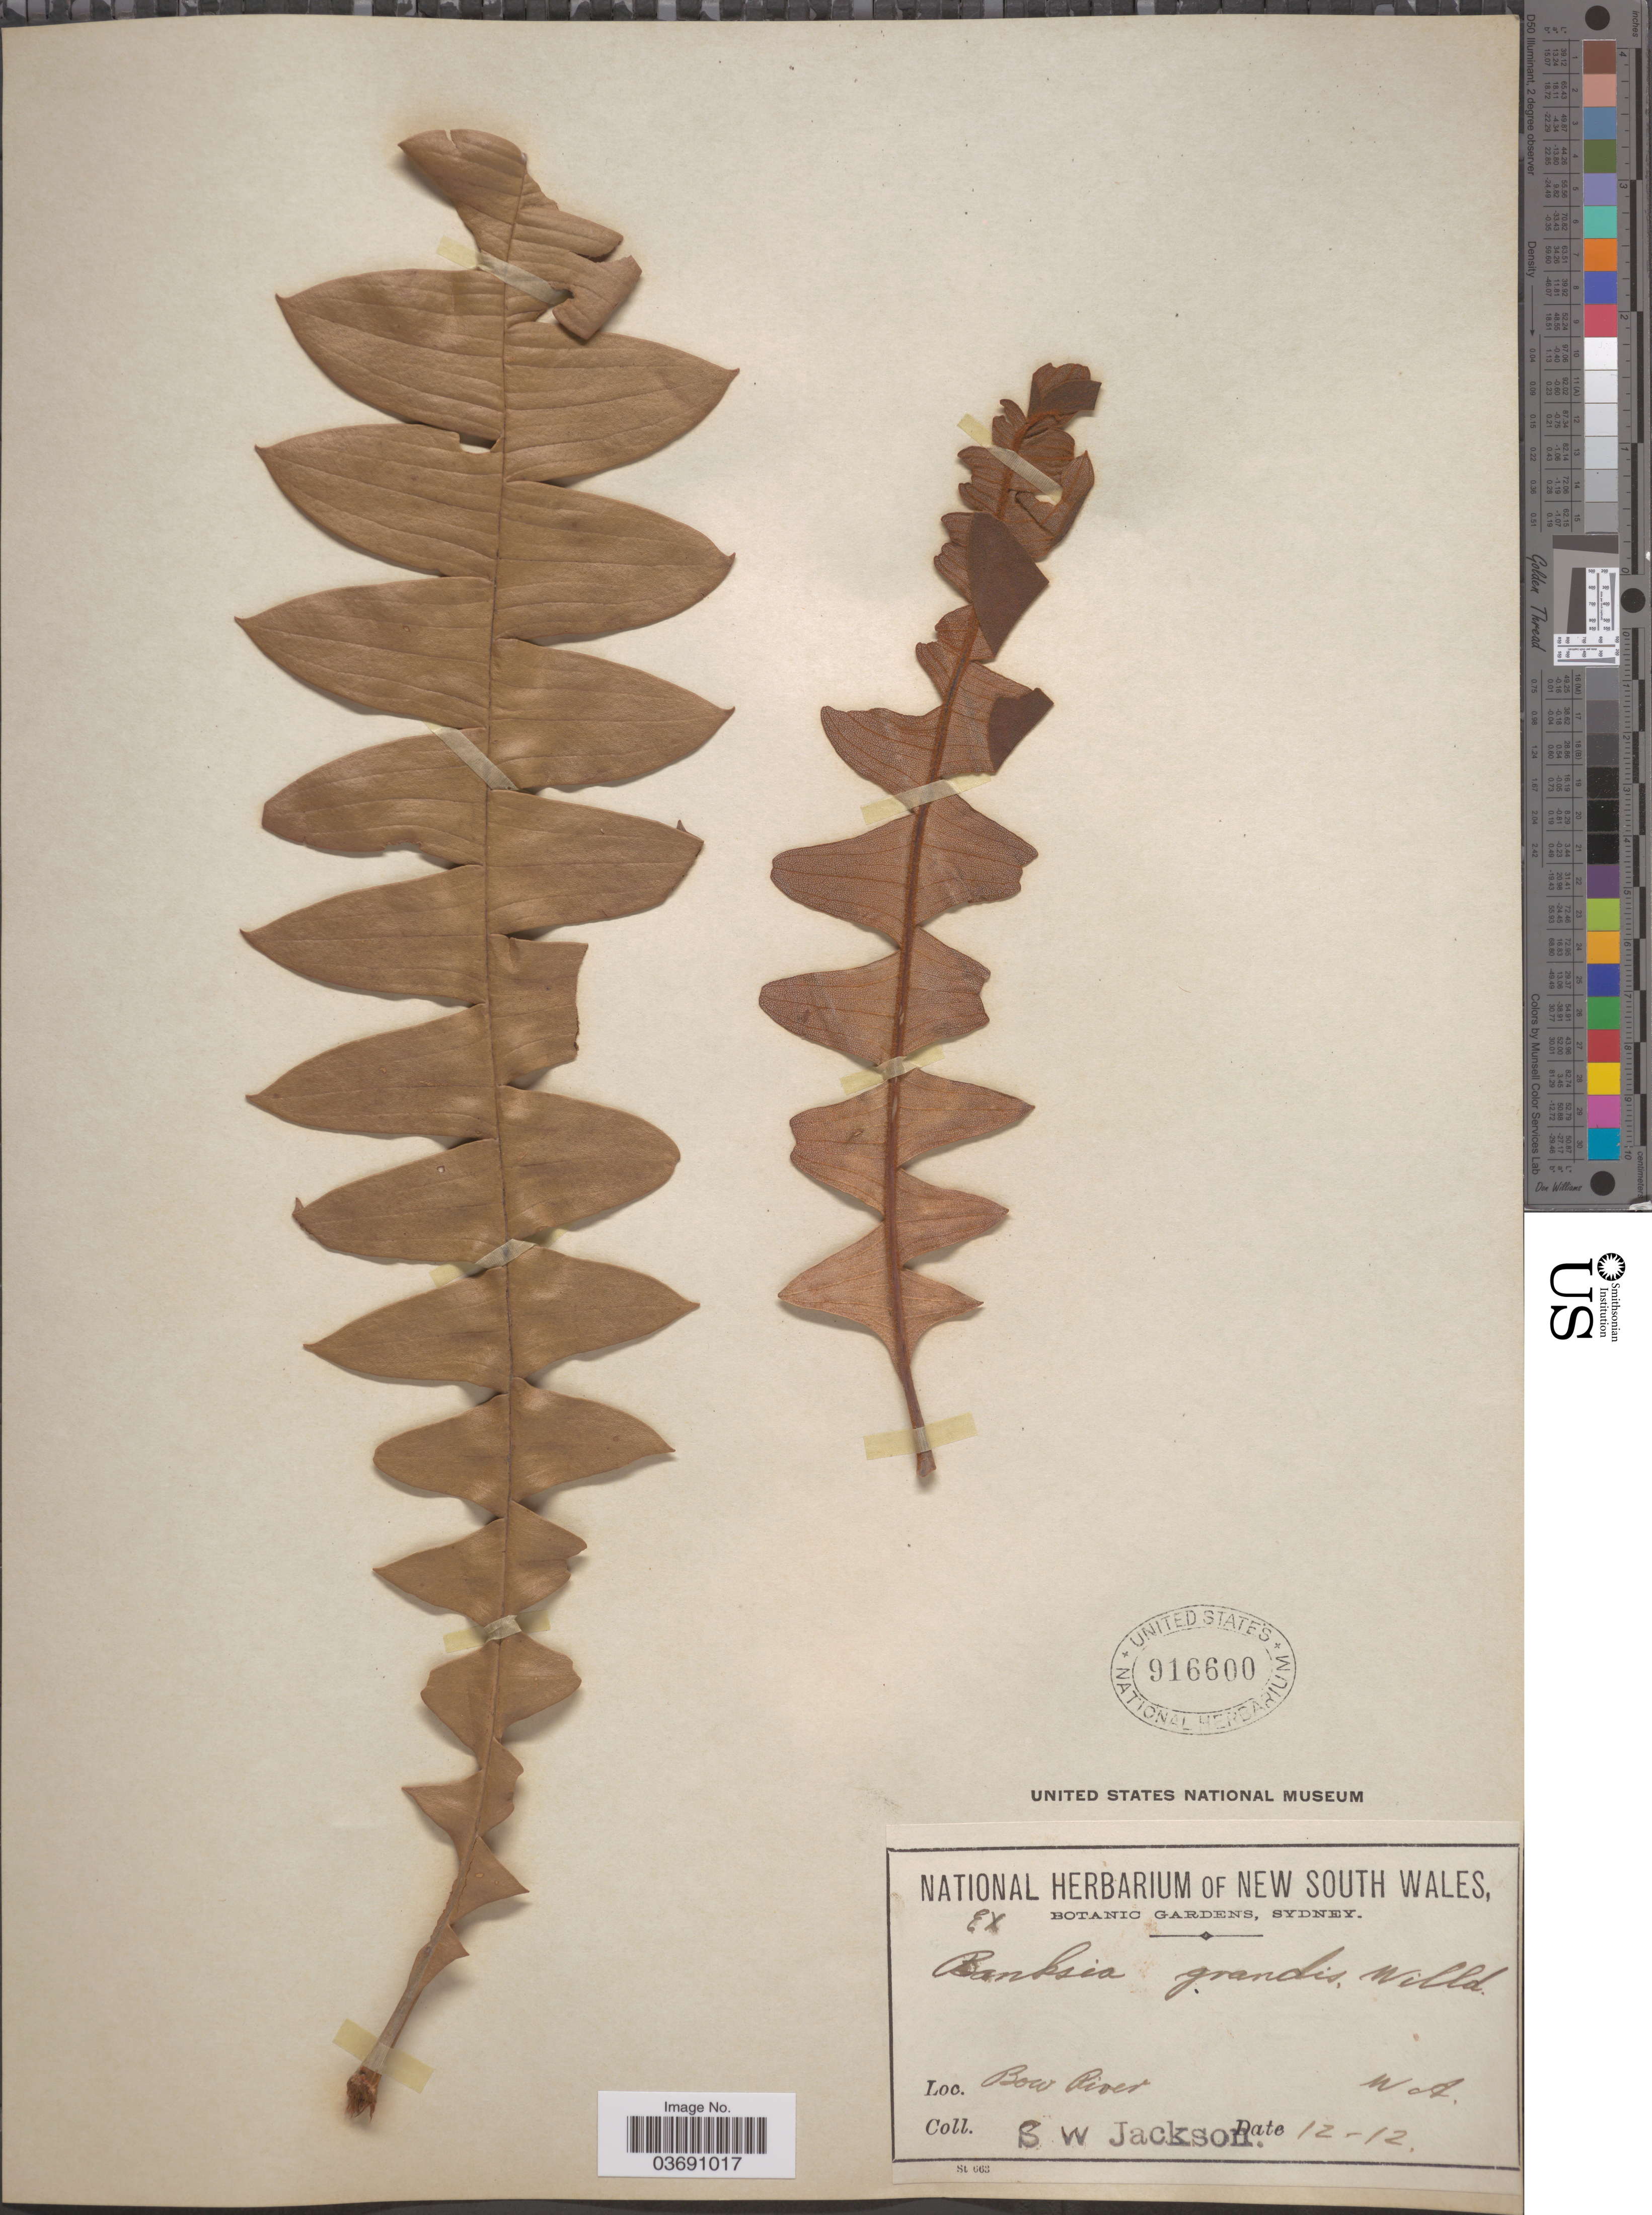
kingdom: Plantae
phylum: Tracheophyta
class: Magnoliopsida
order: Proteales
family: Proteaceae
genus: Banksia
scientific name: Banksia grandis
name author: Willd.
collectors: Jackson, S. W.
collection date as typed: Transcribed d/m/y: /12/12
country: Australia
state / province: Western Australia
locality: Bow River.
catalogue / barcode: US 916600